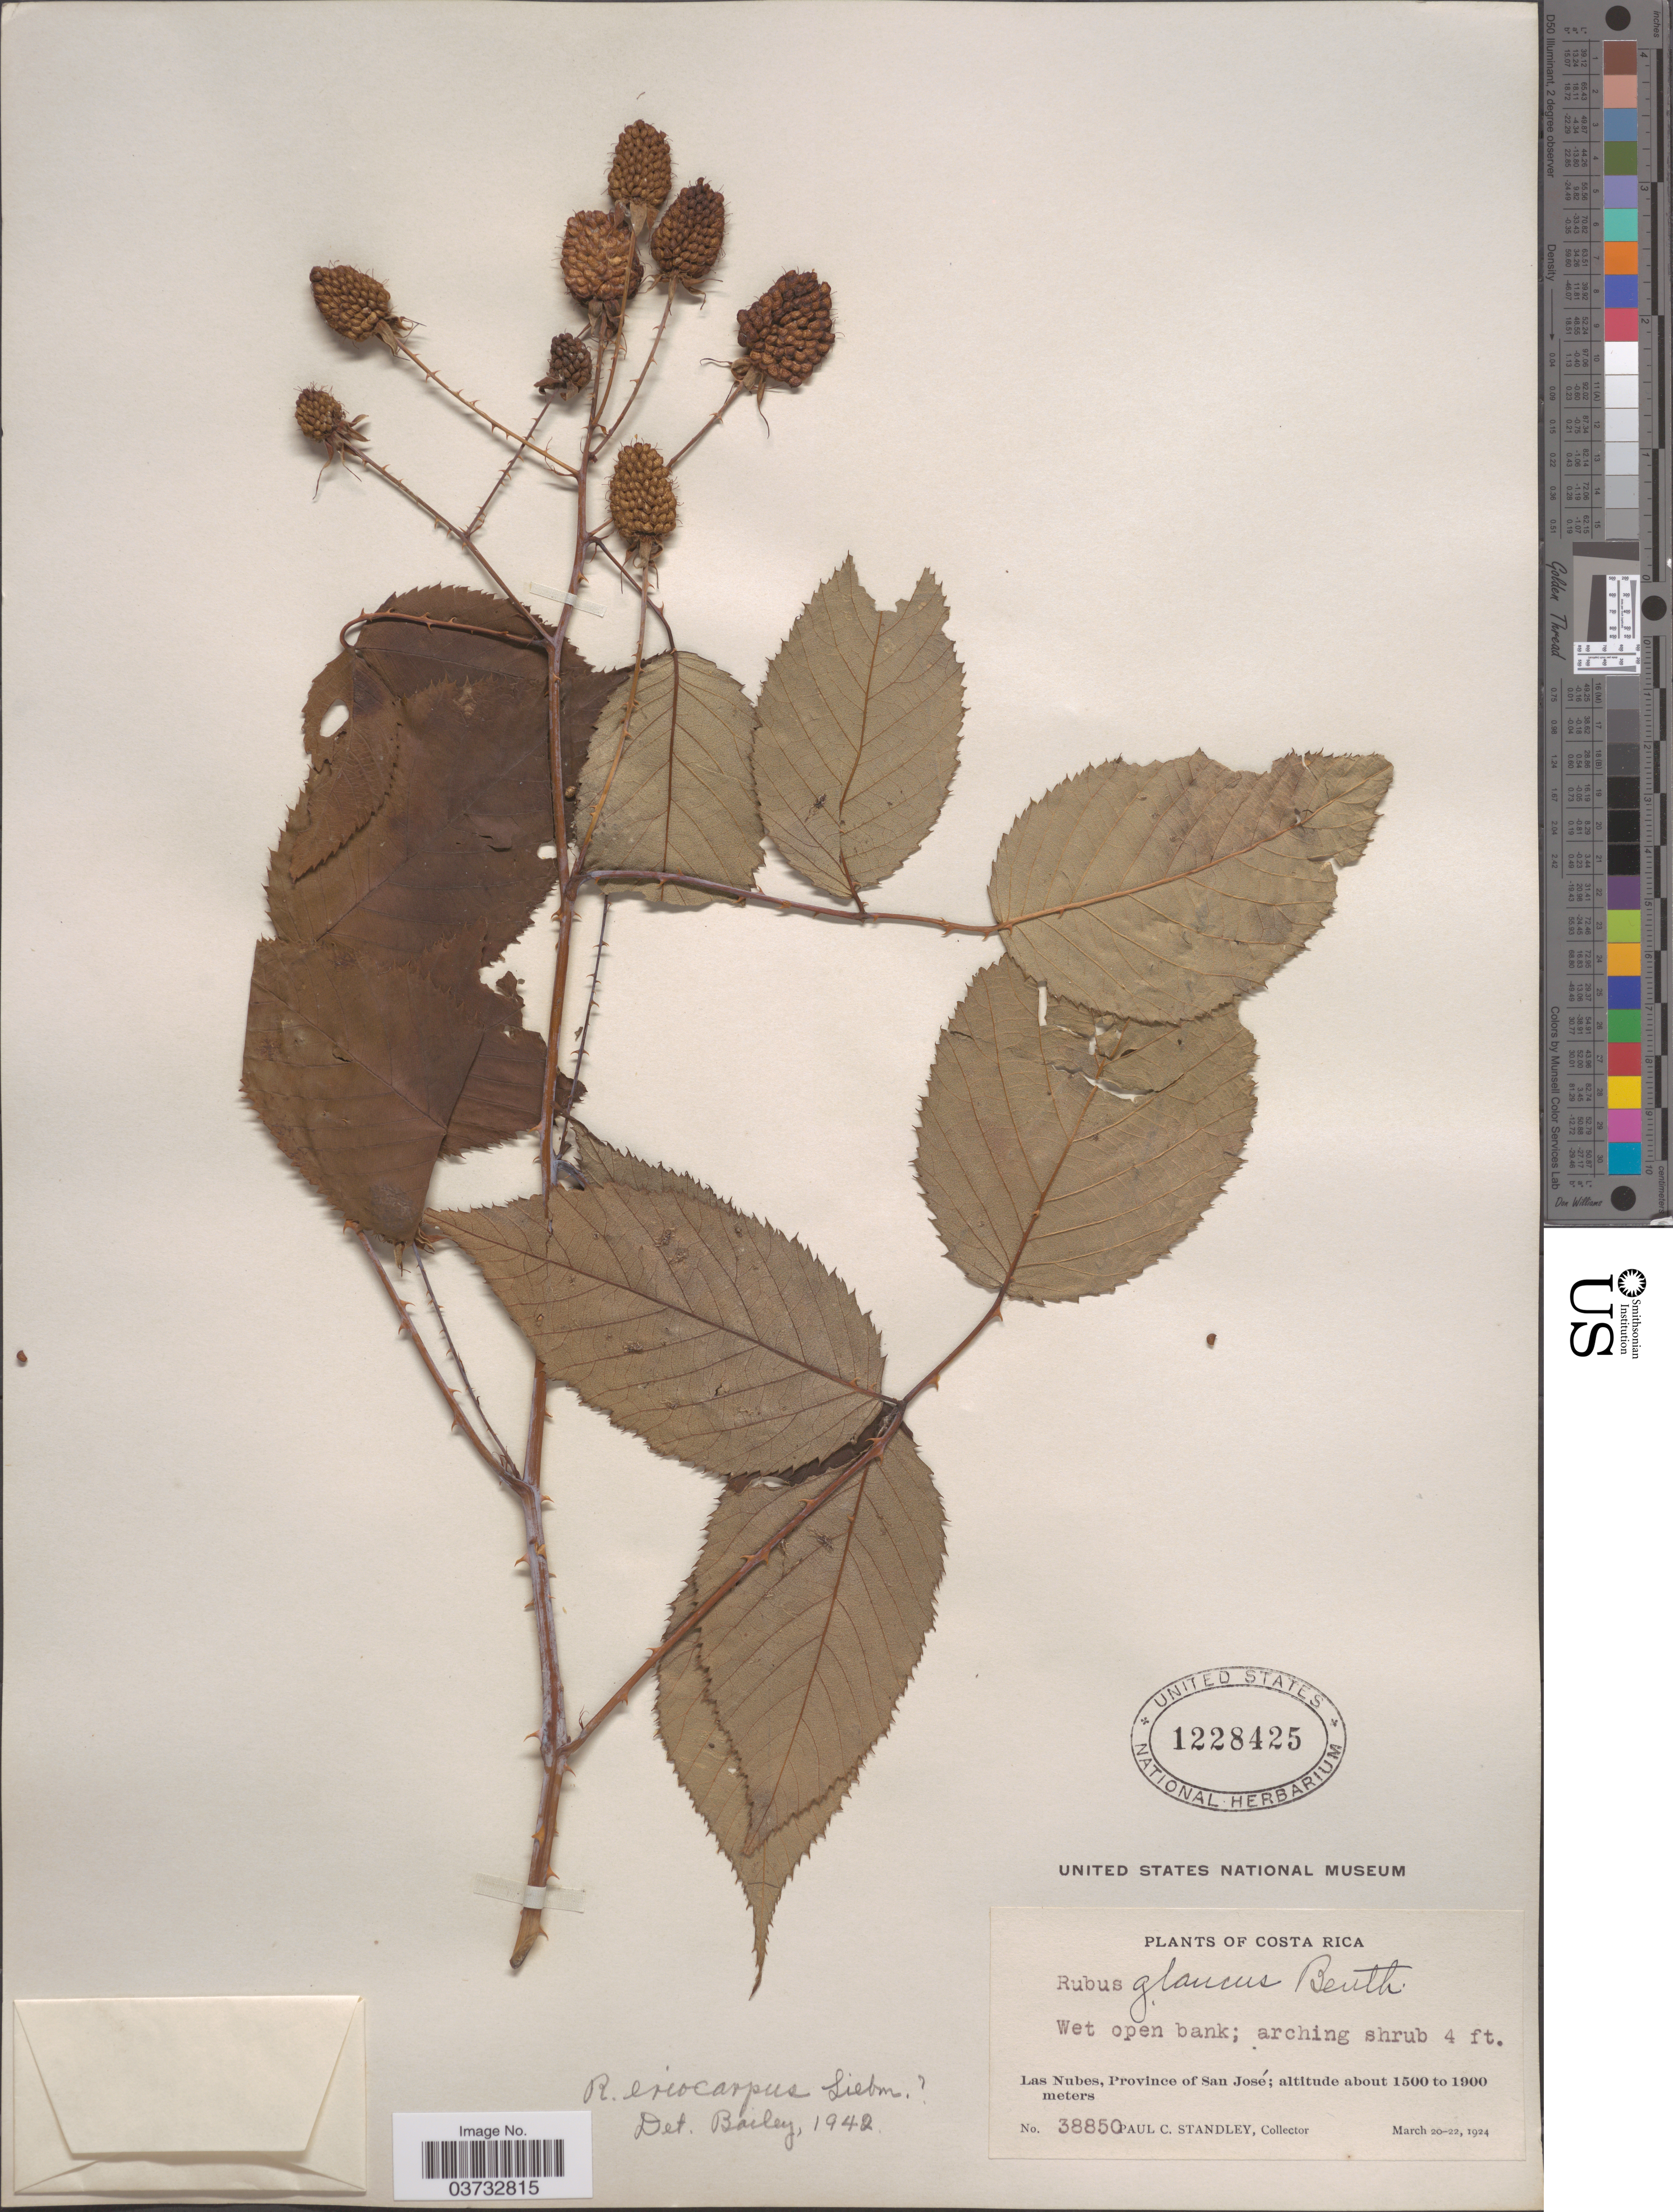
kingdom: Plantae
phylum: Tracheophyta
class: Magnoliopsida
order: Rosales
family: Rosaceae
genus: Rubus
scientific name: Rubus eriocarpus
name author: Liebm.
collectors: P. C. Standley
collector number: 38850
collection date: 1924-03-20/1924-03-22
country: Costa Rica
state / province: San José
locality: Las Nubes.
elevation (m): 1500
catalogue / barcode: US 1228425